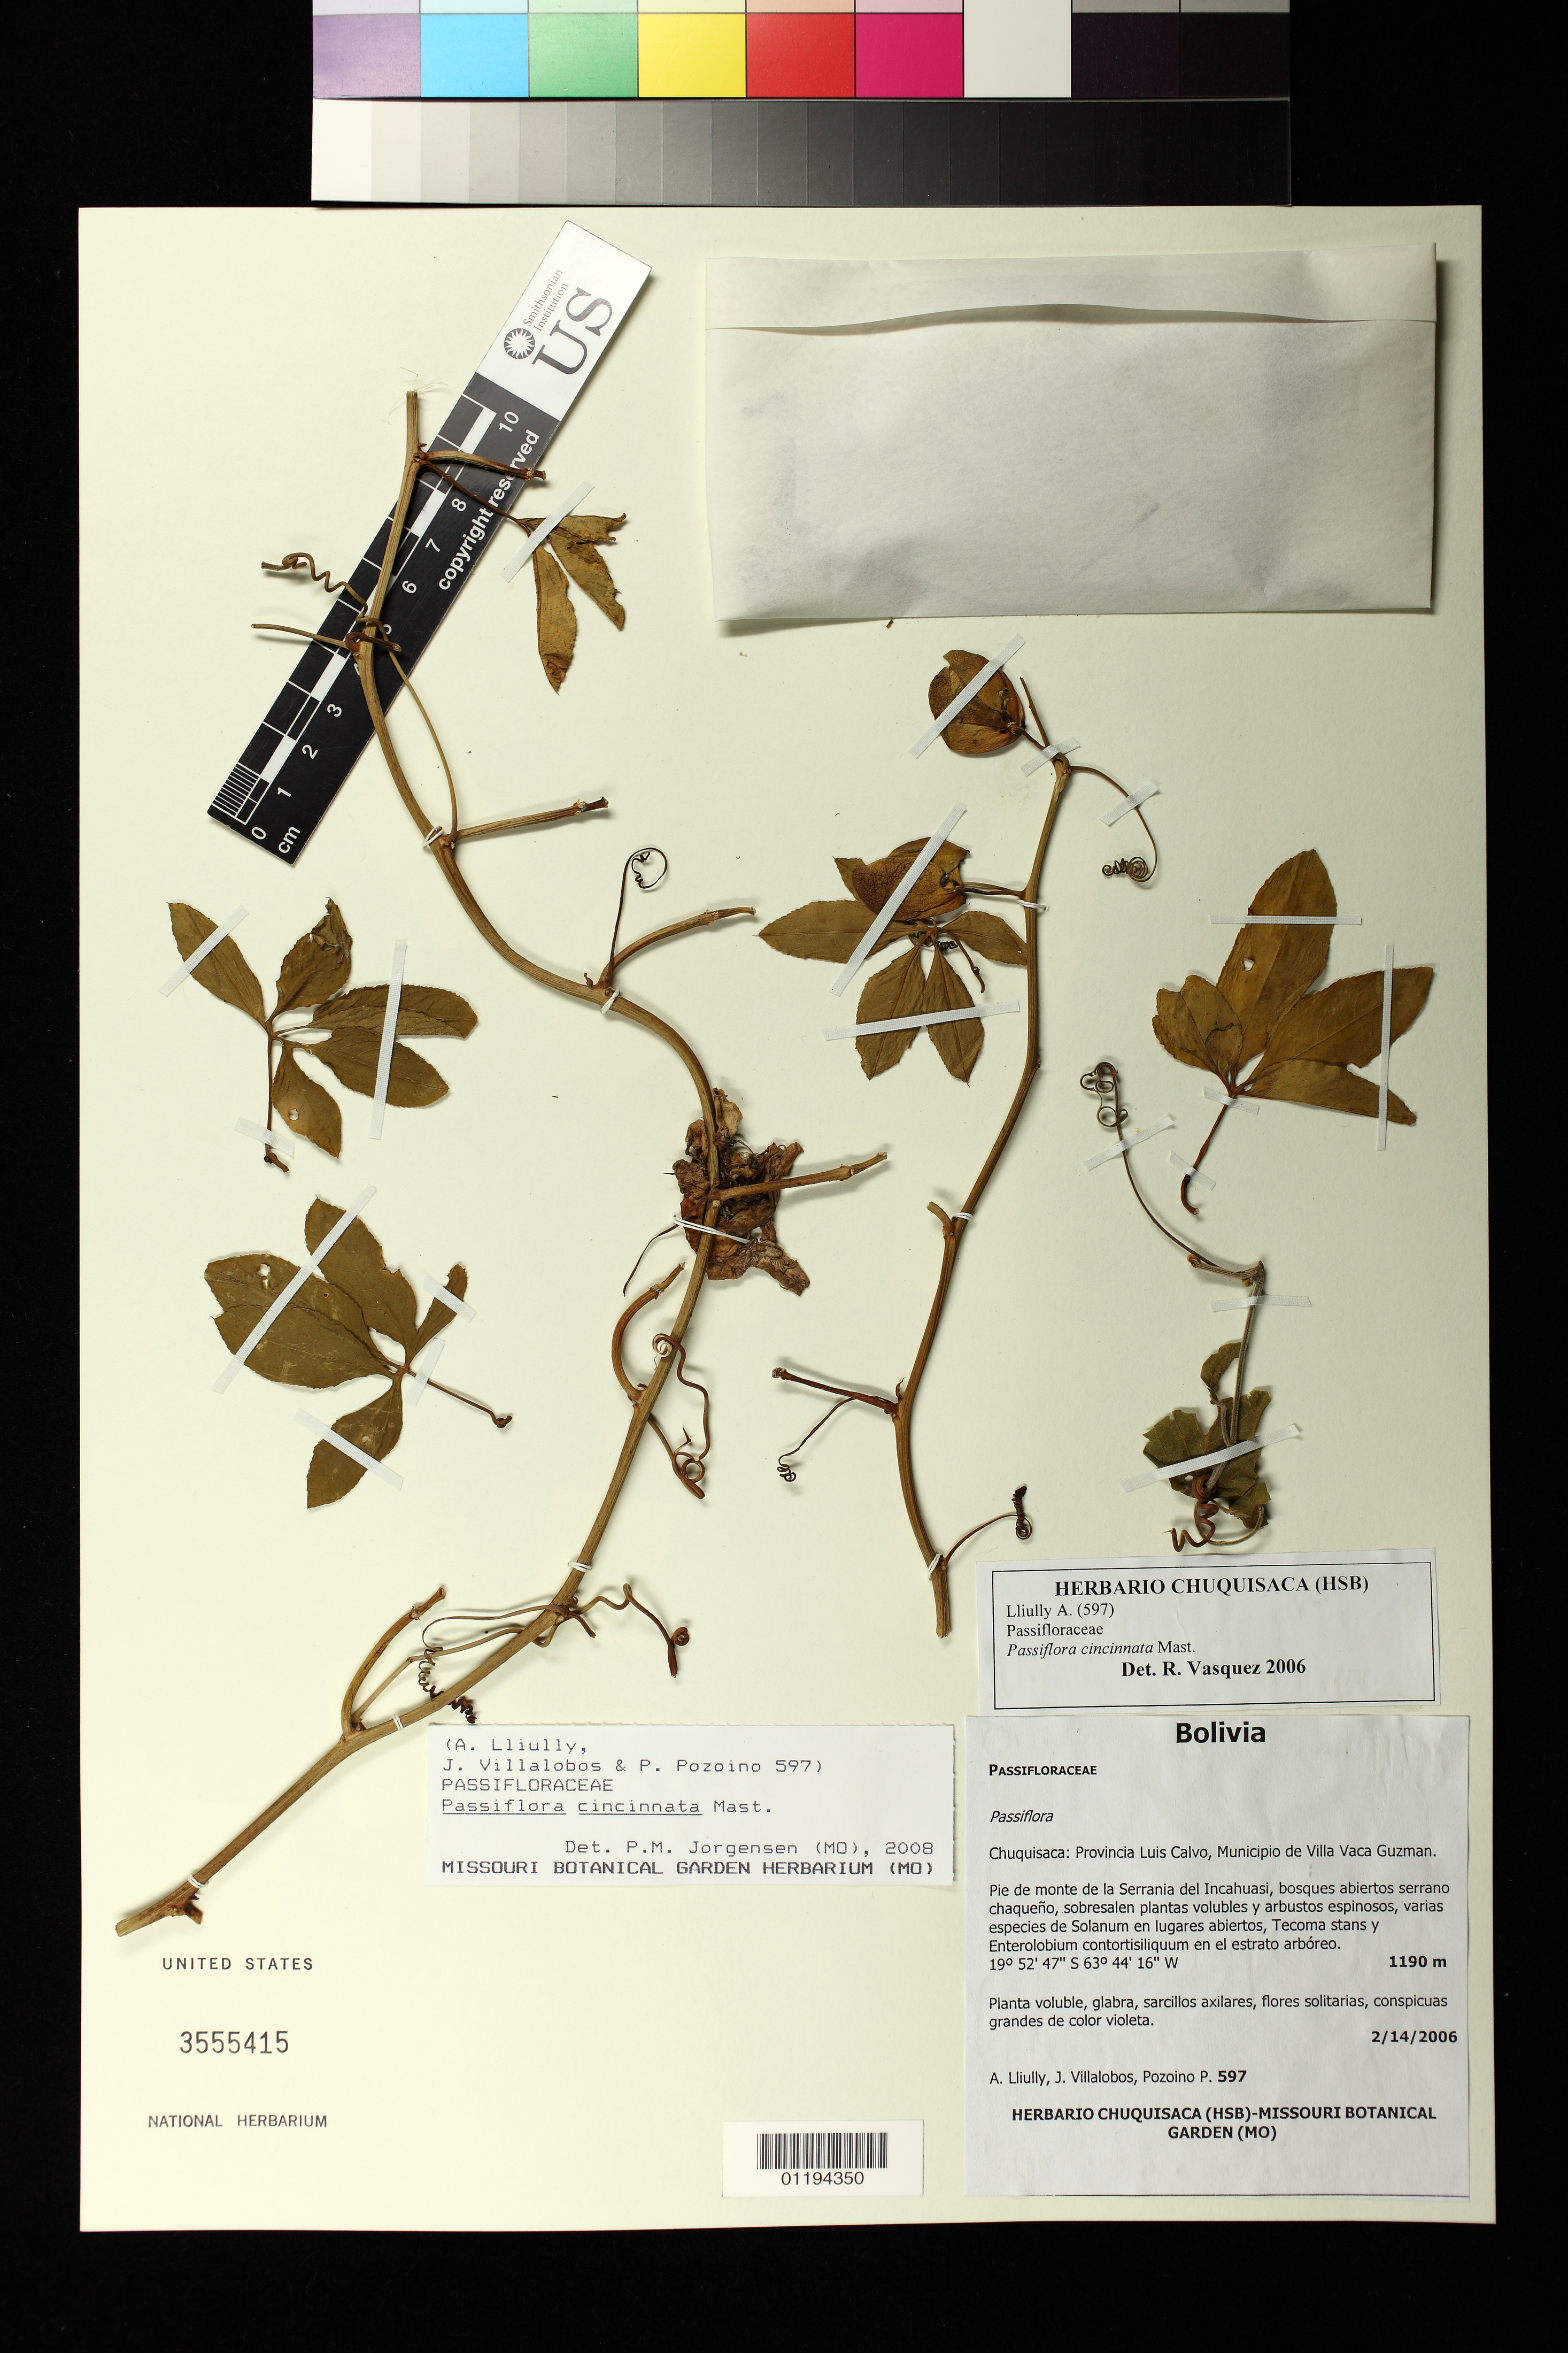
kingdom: Plantae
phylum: Tracheophyta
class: Magnoliopsida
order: Malpighiales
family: Passifloraceae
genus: Passiflora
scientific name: Passiflora cincinnata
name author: Mast.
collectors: A. Lliully, J. Villalobos & P. Pozoino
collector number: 597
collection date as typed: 14 Feb 2004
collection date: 2004-02-14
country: Bolivia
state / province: Chuquisaca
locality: Provincia Luis Calvo, Municipio de Villa Vaca Guzman. Pie de monte de la Serrania del Incahuasi.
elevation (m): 1190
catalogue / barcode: US 3555415